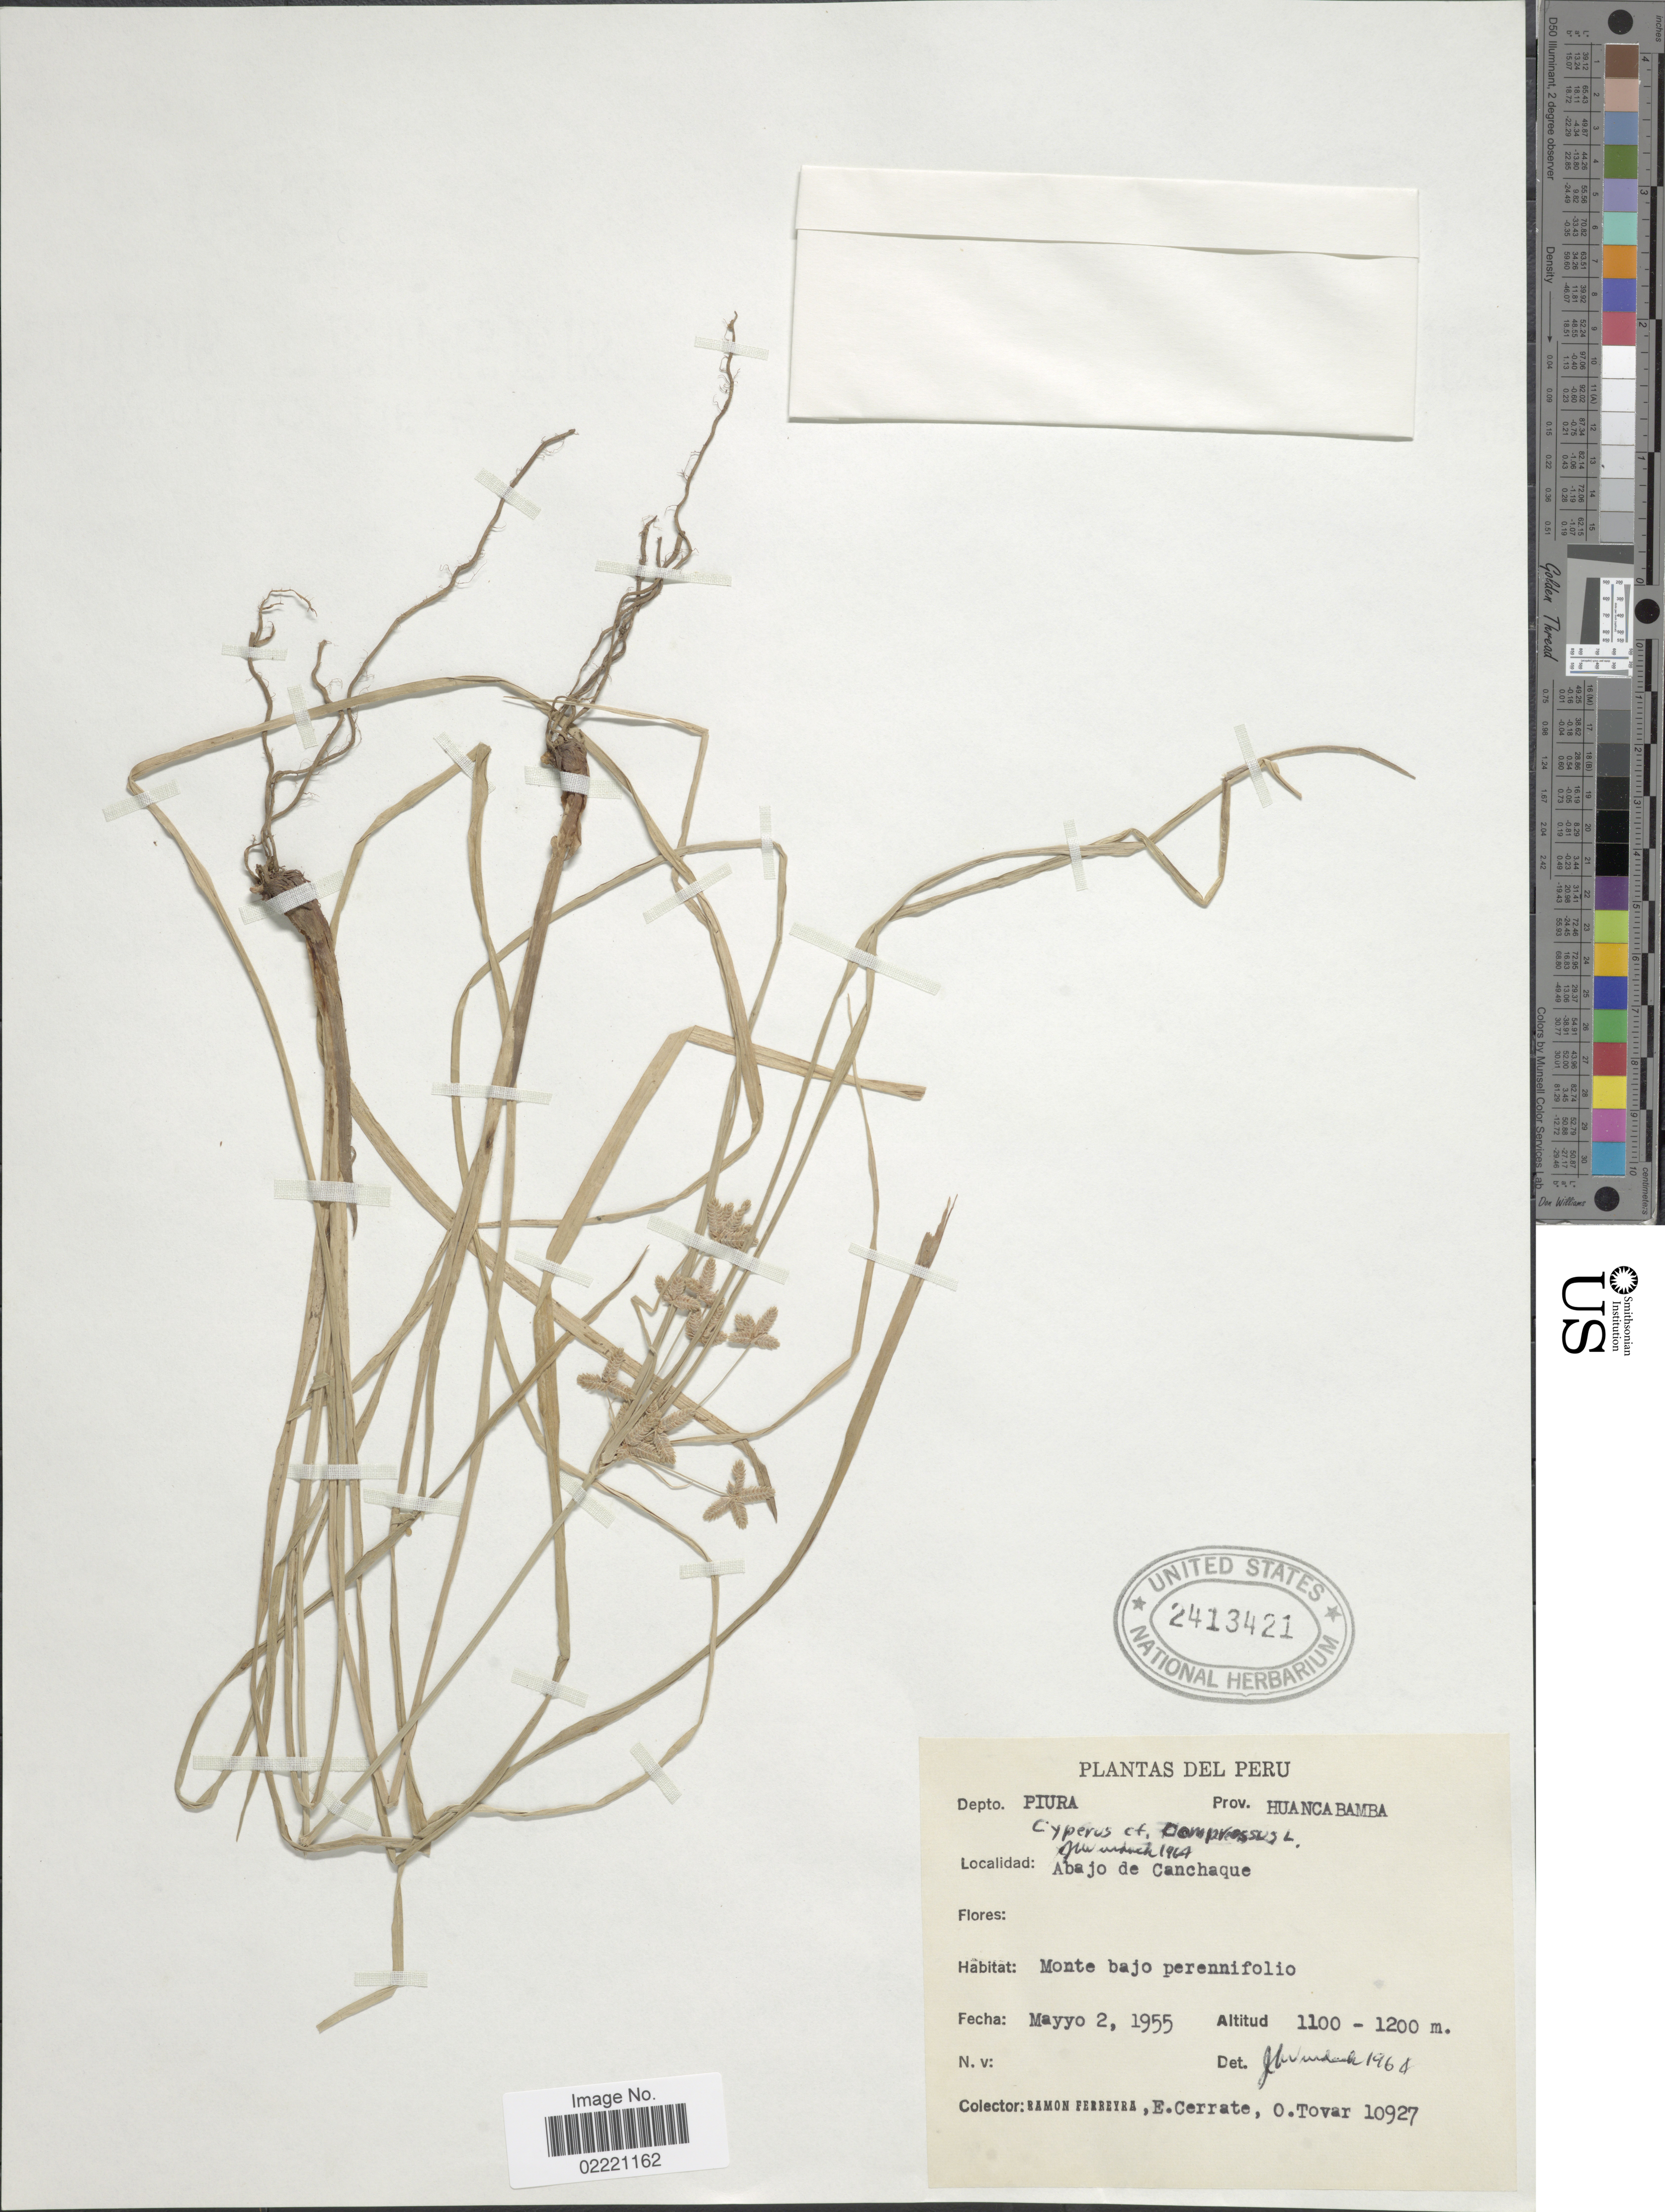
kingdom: Plantae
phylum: Tracheophyta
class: Liliopsida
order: Poales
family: Cyperaceae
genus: Cyperus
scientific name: Cyperus compressus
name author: L.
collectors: R. A. Ferreyra, E. Cerrate & Ó. Tovar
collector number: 10927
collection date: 1955-05-02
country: Peru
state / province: Piura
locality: Prov. Huancabamba, Abajo de Canchaque, monte bajo perennifolio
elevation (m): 1100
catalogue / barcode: US 2413421